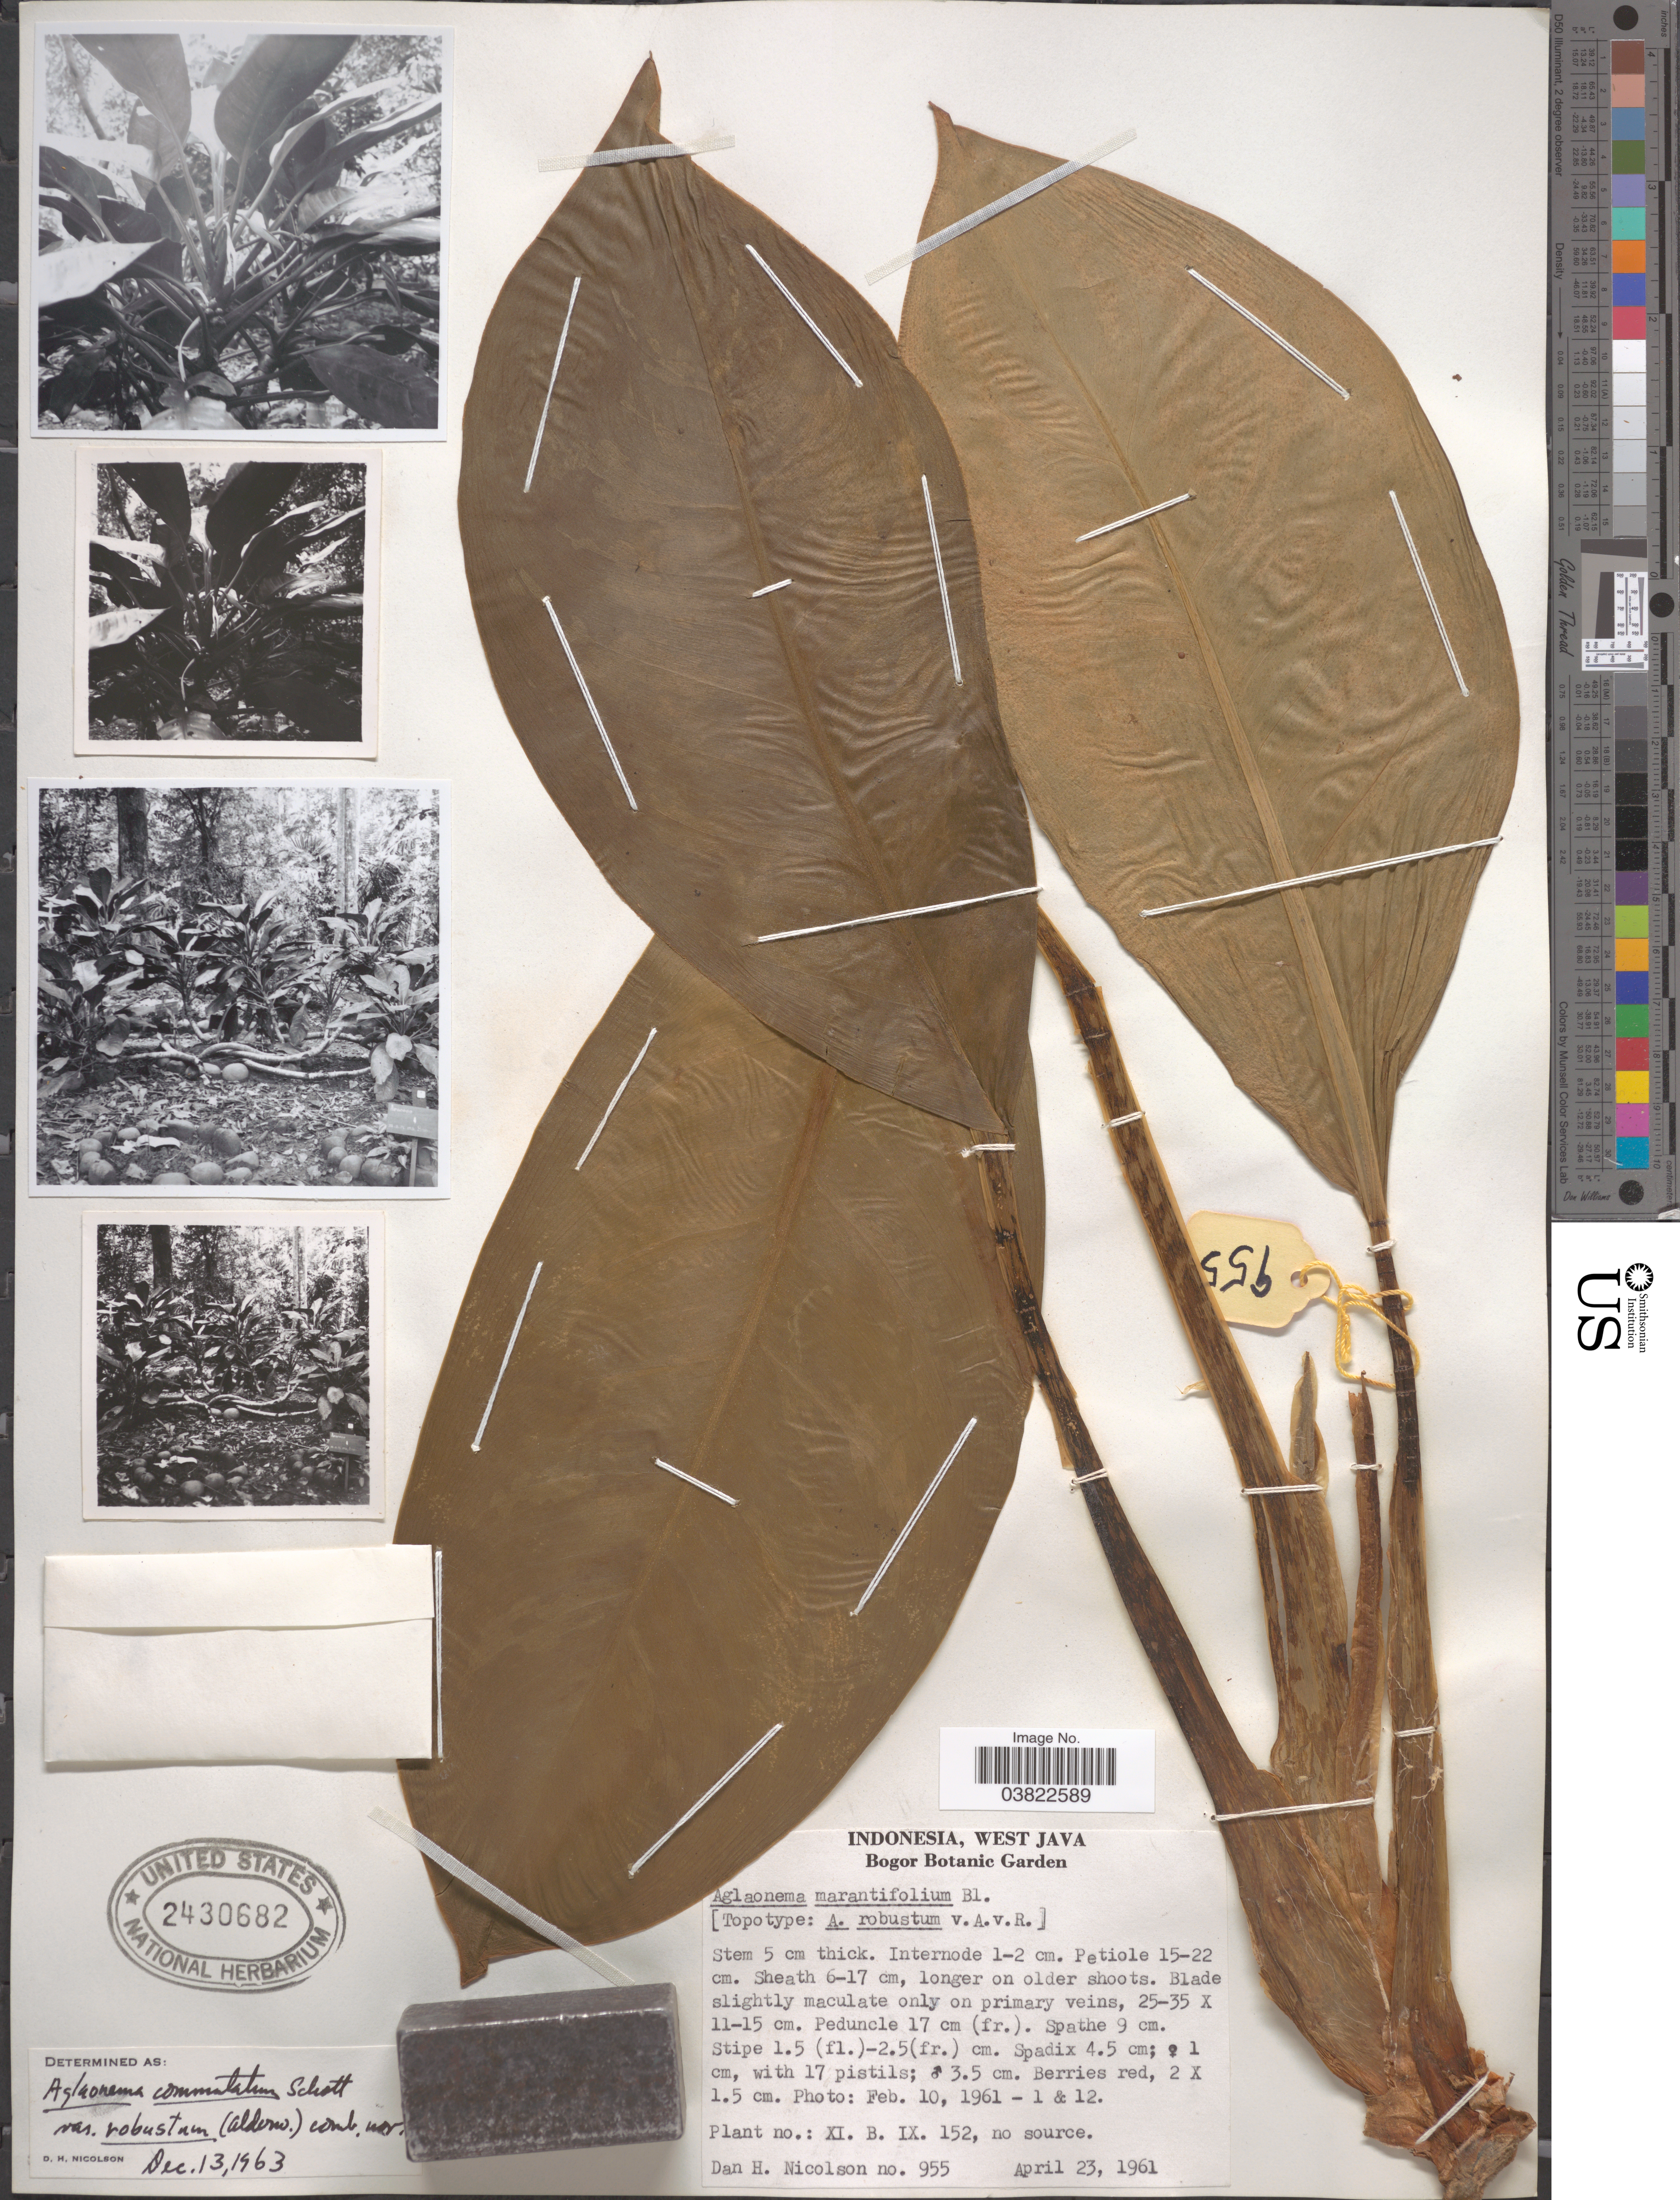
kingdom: Plantae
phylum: Tracheophyta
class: Liliopsida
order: Alismatales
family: Araceae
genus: Aglaonema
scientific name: Aglaonema commutatum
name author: Schott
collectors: D. H. Nicolson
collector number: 955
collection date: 1961-04-23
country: Indonesia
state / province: Java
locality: West Java. Bogor Botanic Garden.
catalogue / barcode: US 2430682